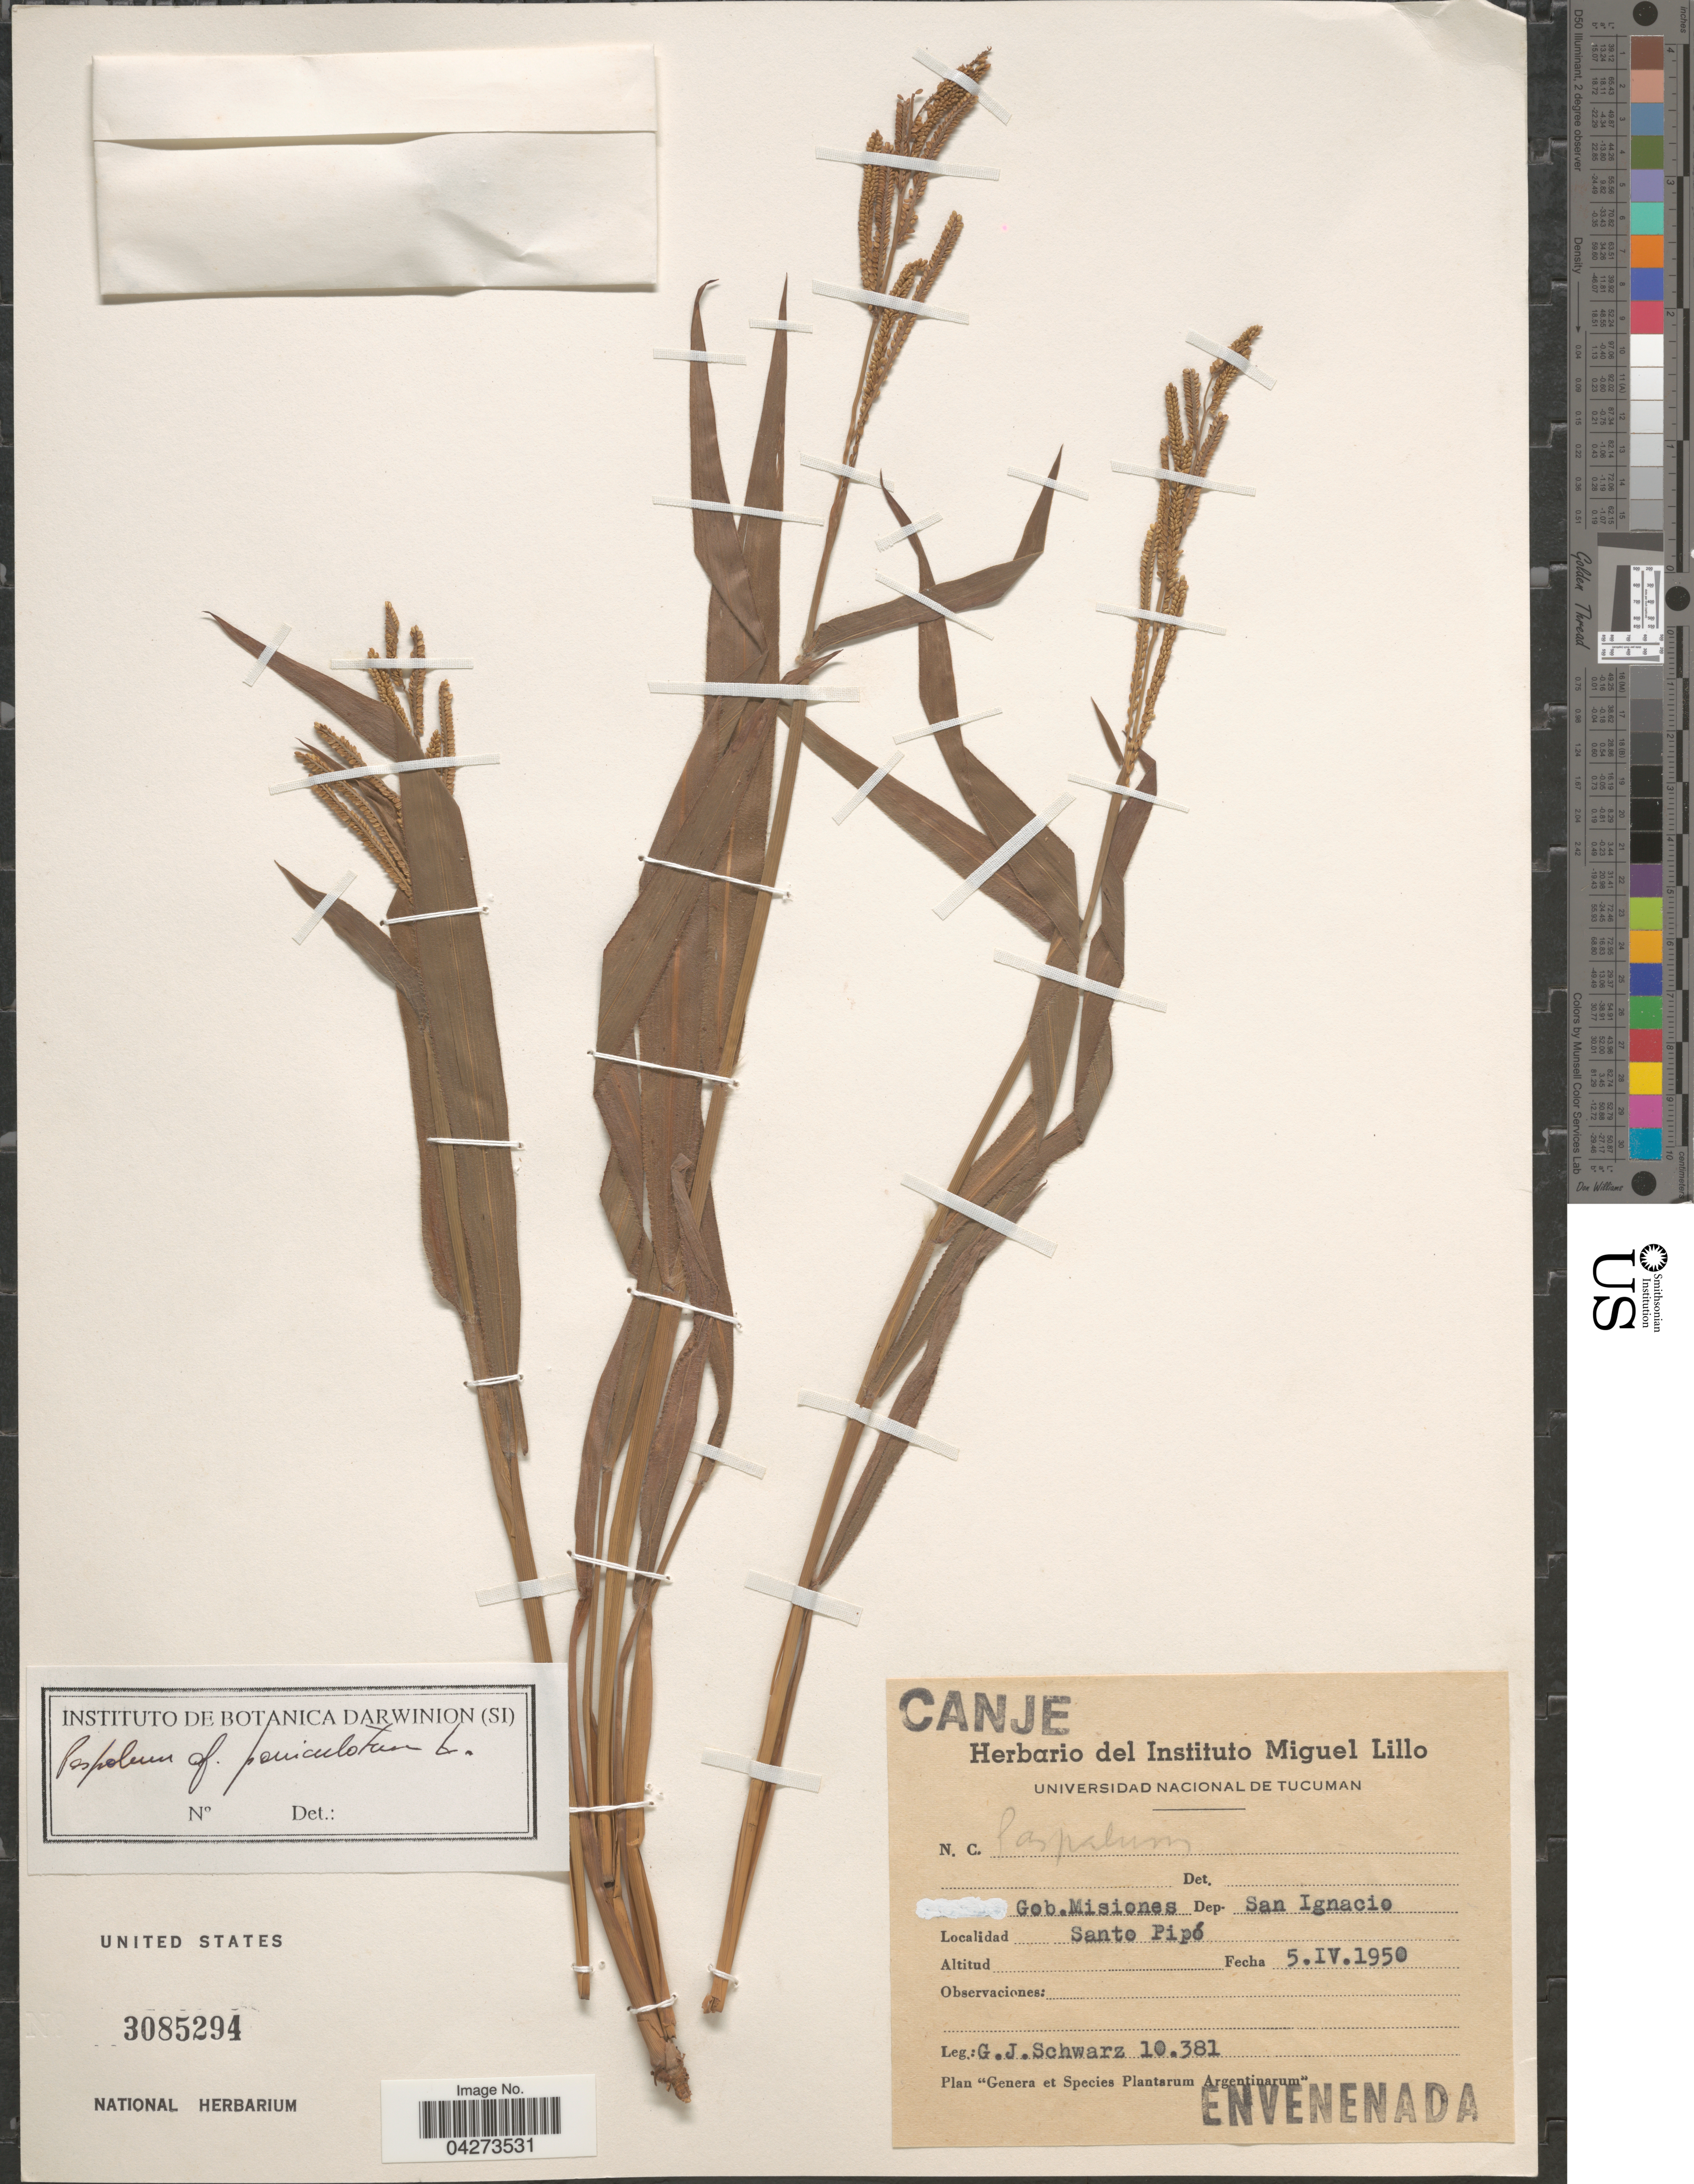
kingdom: Plantae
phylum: Tracheophyta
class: Liliopsida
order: Poales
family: Poaceae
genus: Paspalum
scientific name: Paspalum paniculatum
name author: L.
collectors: G. J. Schwarz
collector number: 10381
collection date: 1950-04-05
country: Argentina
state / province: Misiones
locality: Gob. Misiones. Dep. San Ignacio. Santo Pipó.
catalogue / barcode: US 3085294